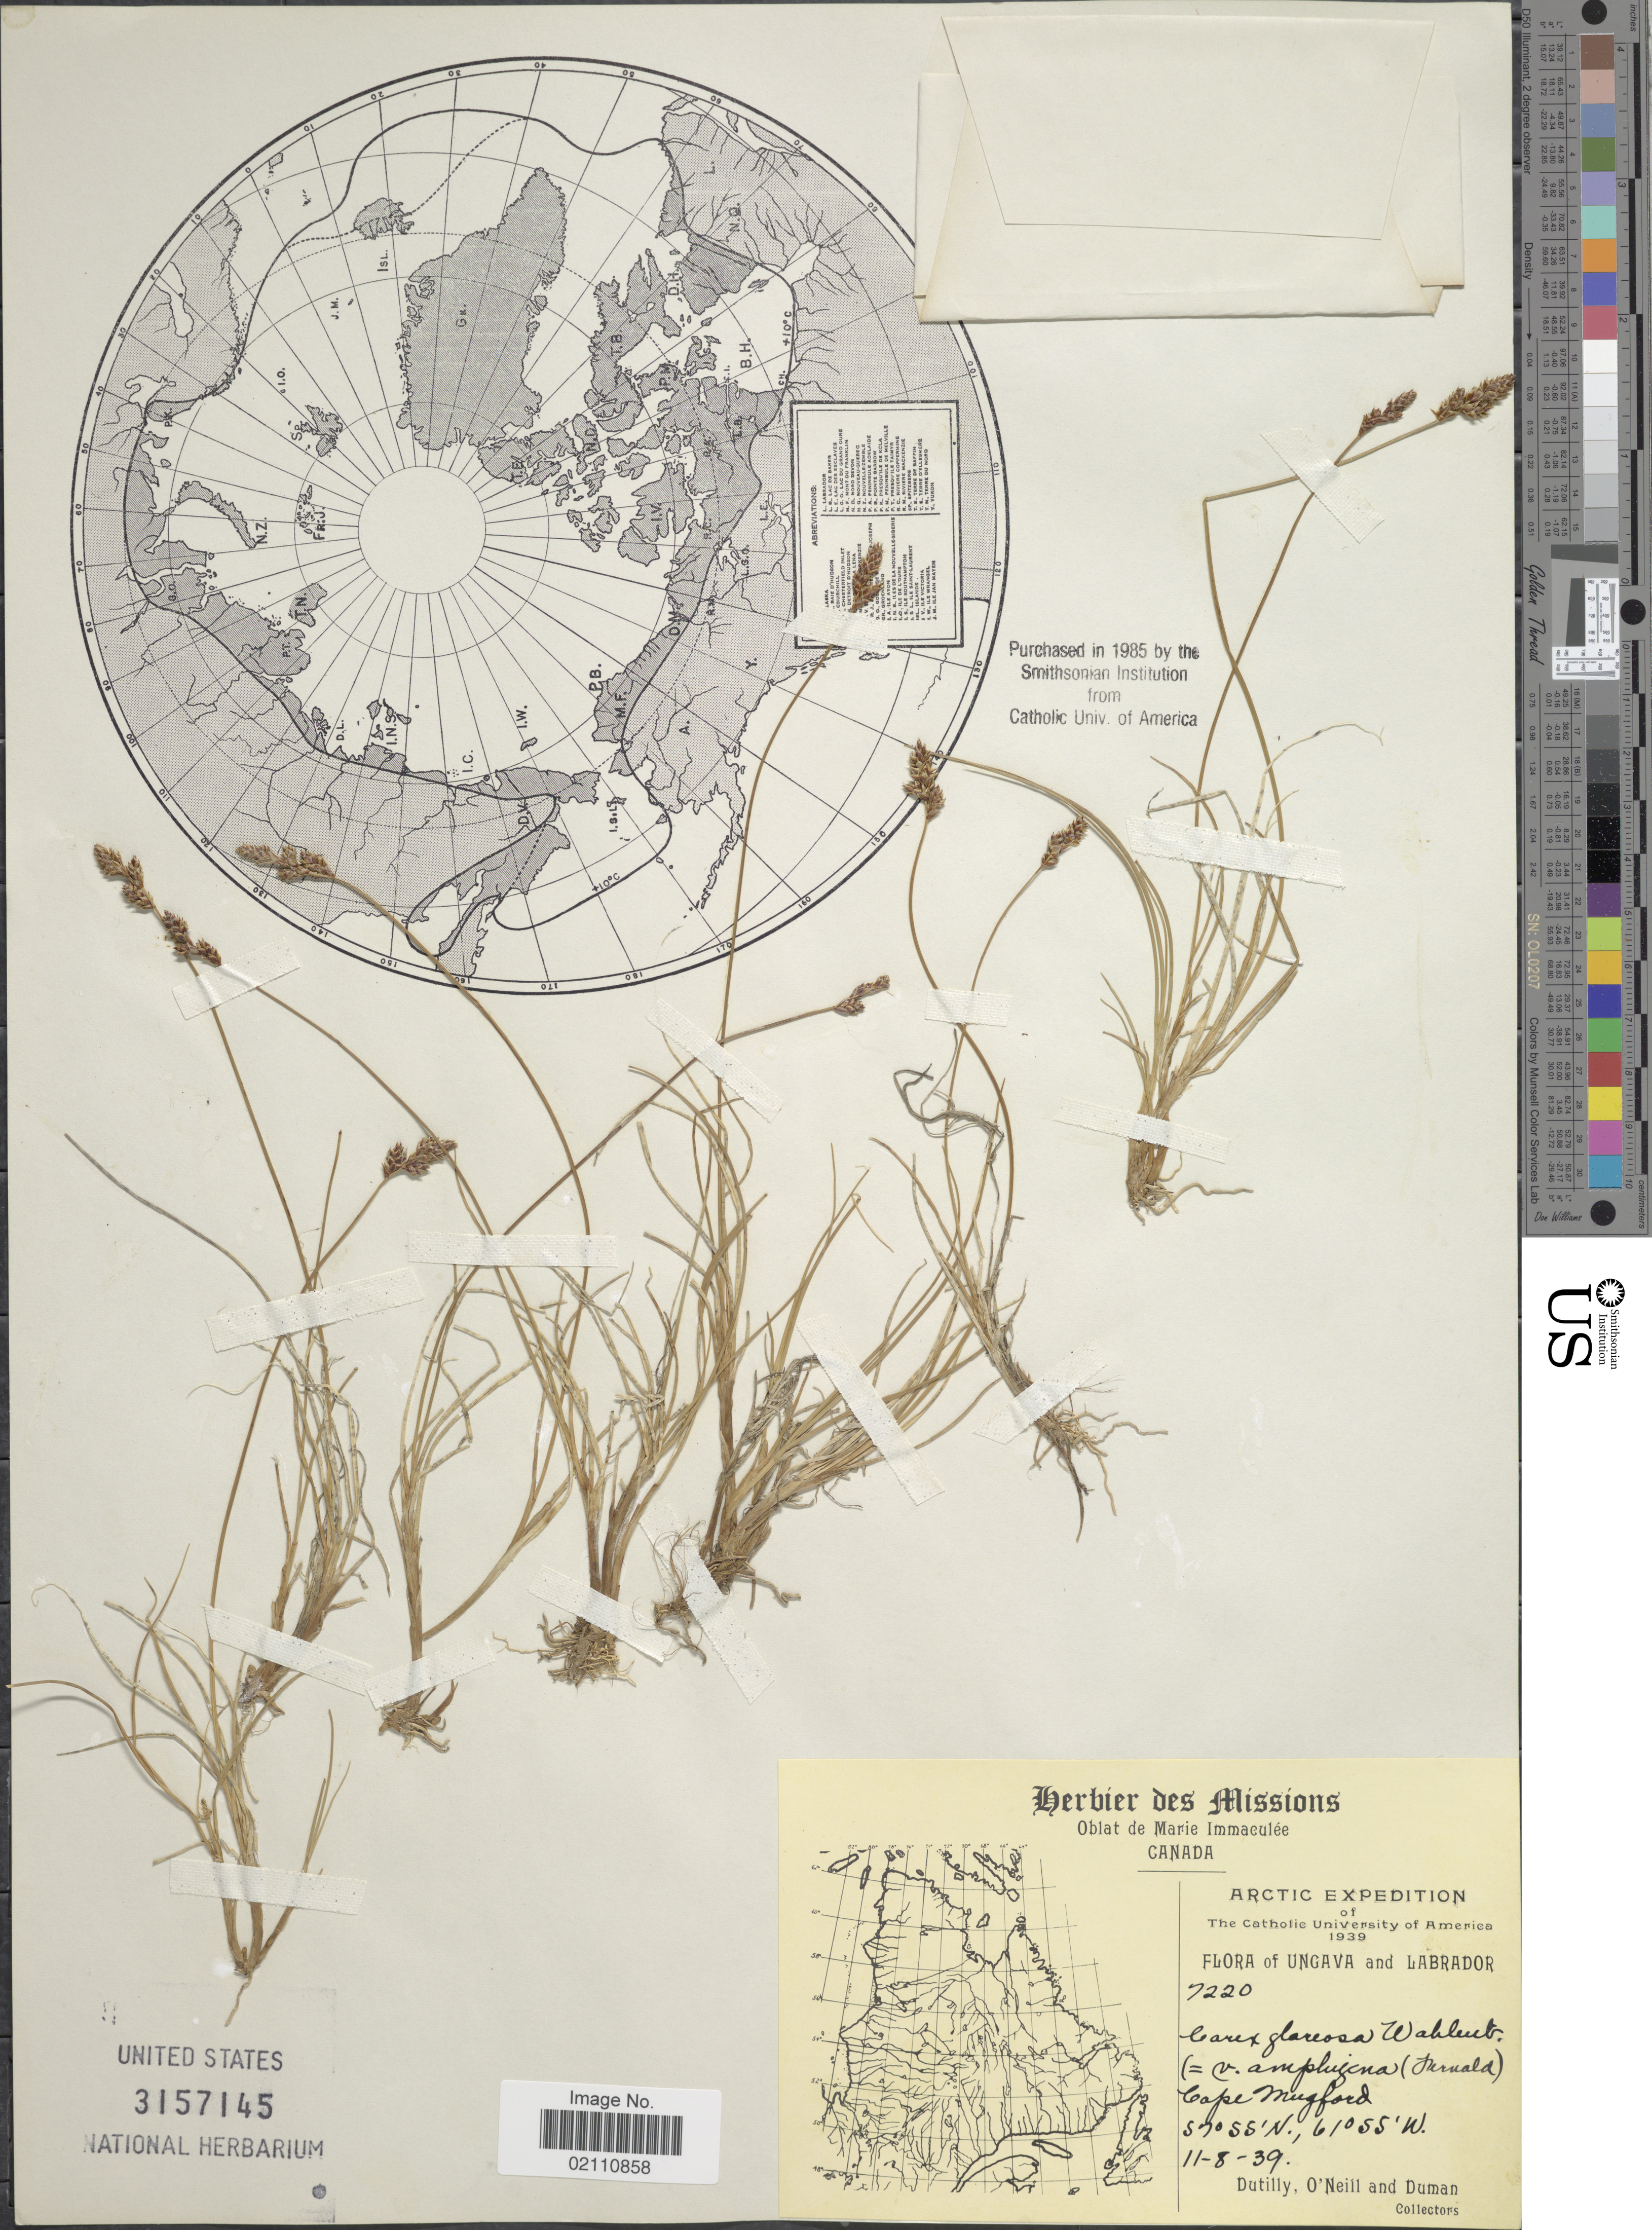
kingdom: Plantae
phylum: Tracheophyta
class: Liliopsida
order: Poales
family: Cyperaceae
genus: Carex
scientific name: Carex glareosa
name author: Schkuhr ex Wahlenb.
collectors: -. Dutilly, O' Neill & -. Duman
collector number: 7220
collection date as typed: Transcribed d/m/y: 11/8/39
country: Canada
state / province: Quebec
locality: Oblat de Marie Immaculee, Canada, Ungava and Labrador, Cape Mugford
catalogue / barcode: US 3157145